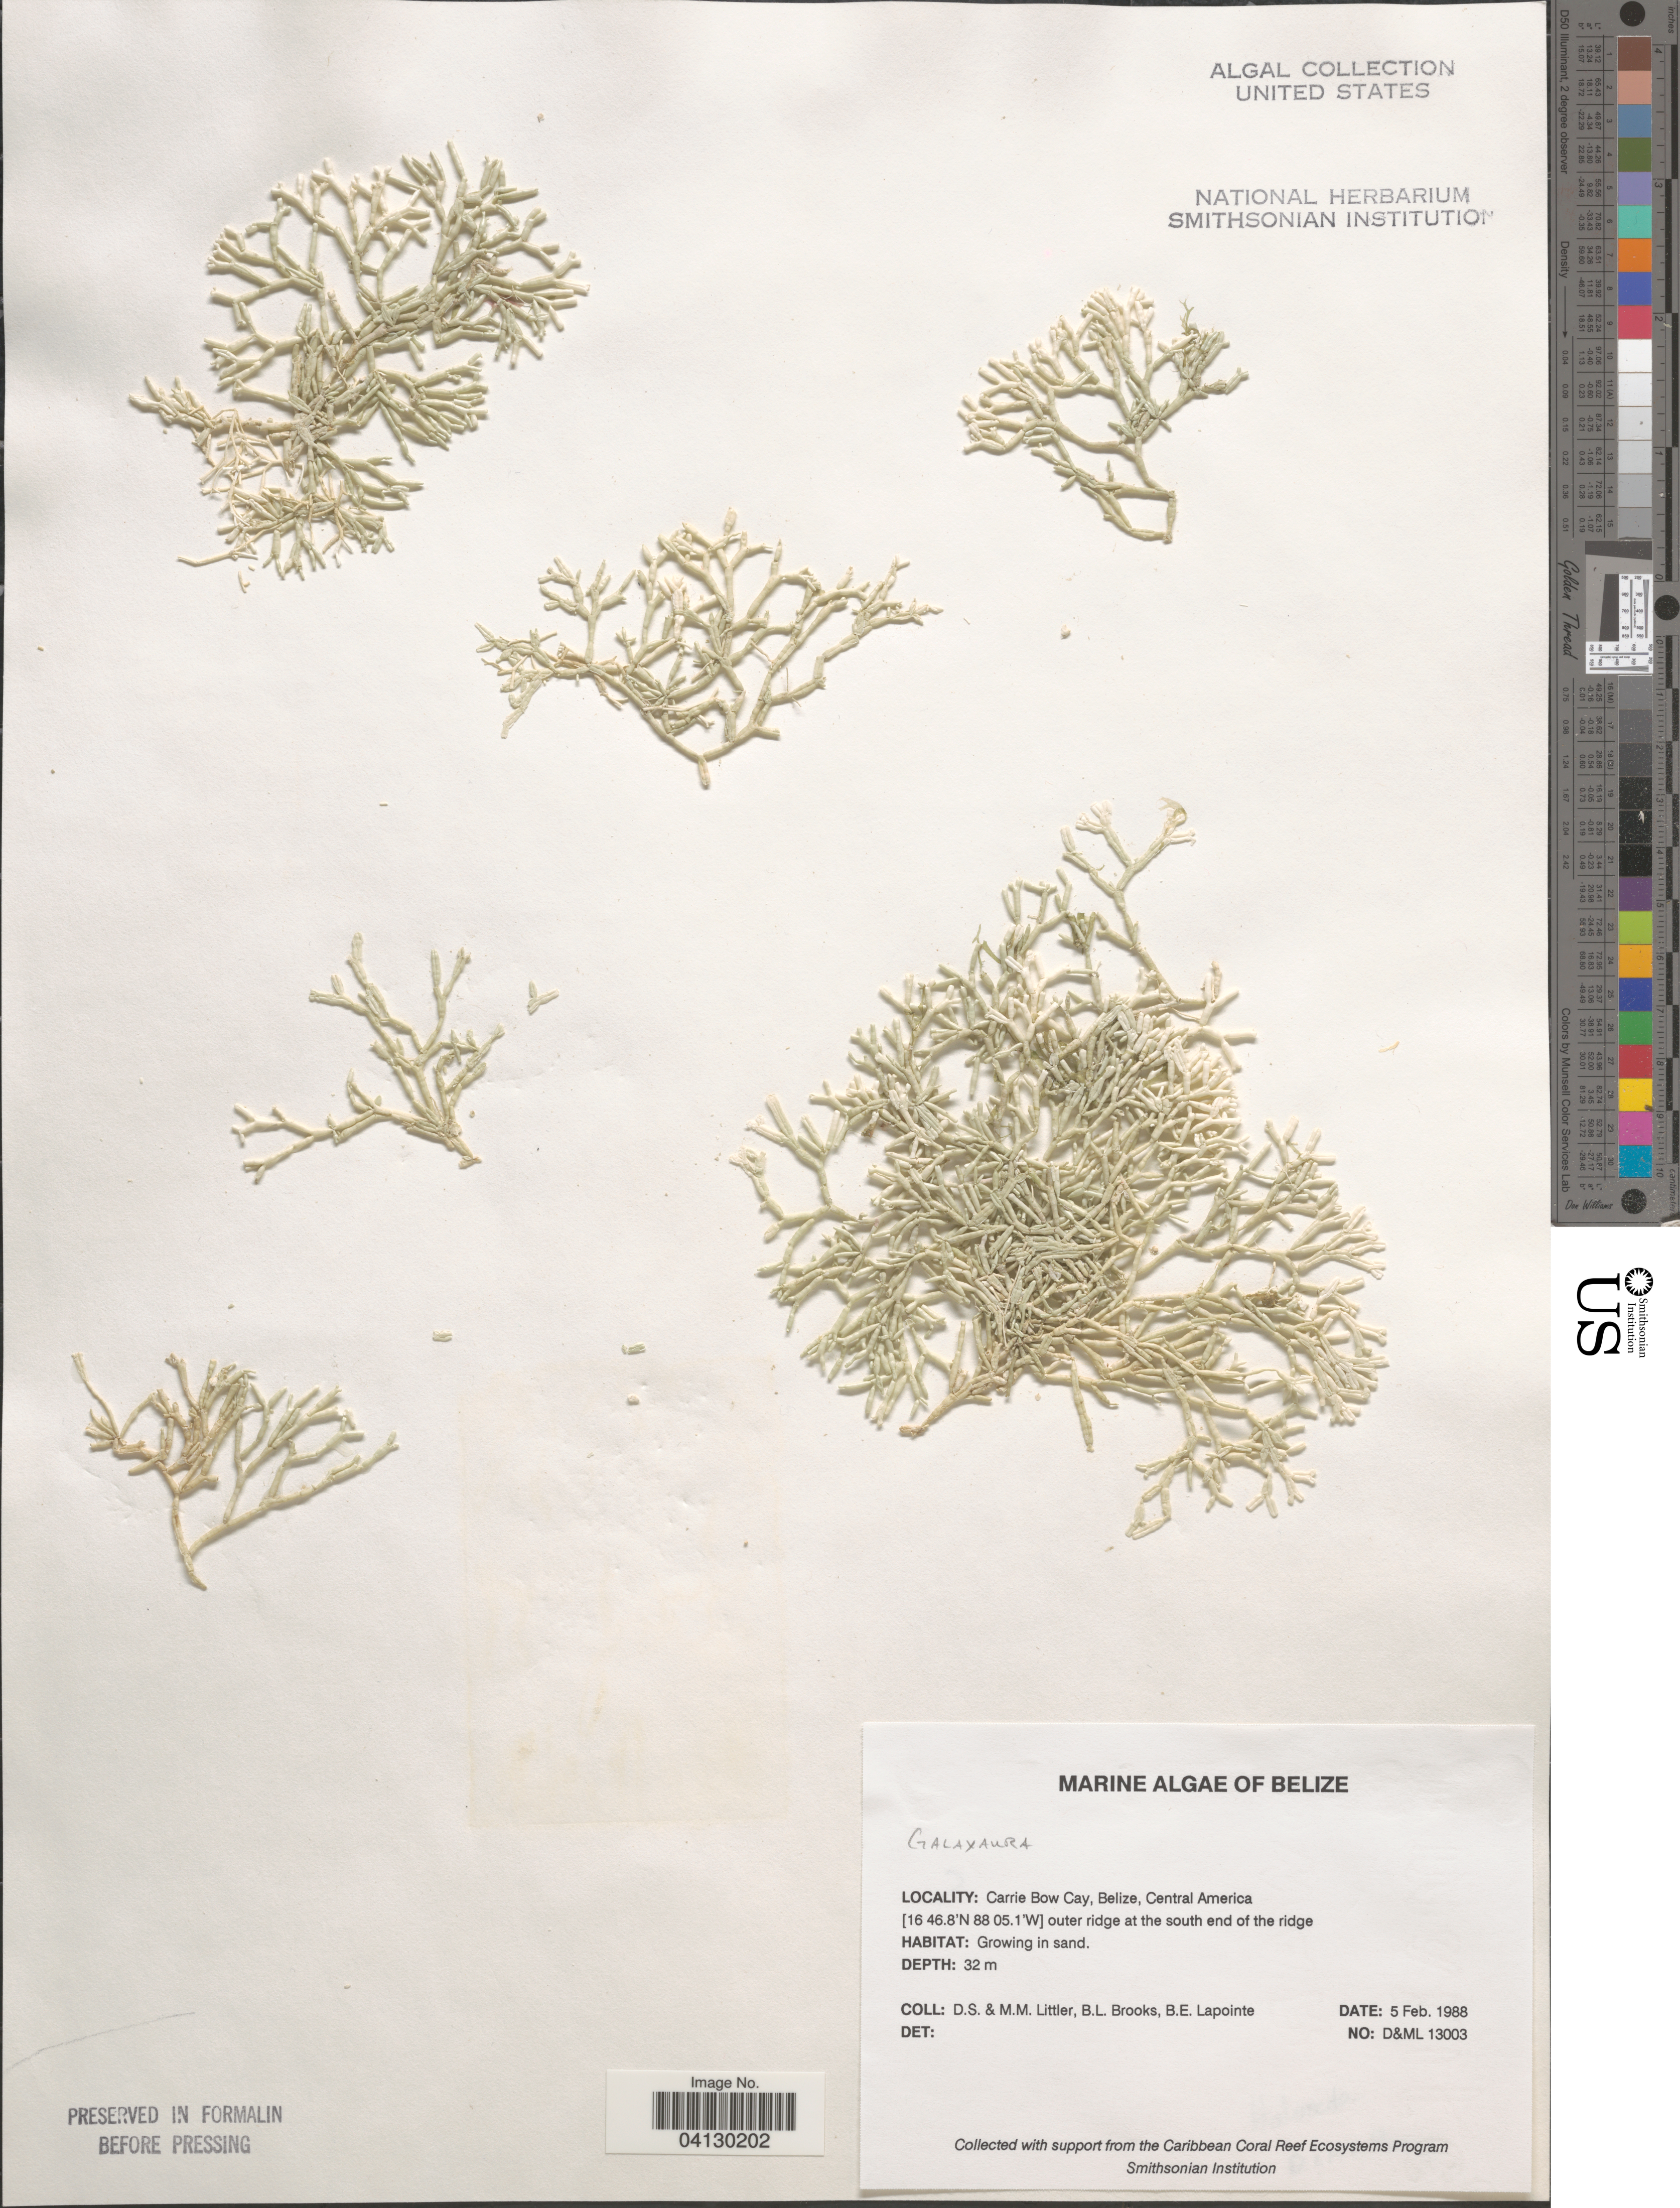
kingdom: Plantae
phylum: Rhodophyta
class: Florideophyceae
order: Nemaliales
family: Galaxauraceae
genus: Galaxaura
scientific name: Galaxaura sp.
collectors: D. S. Littler, B. Brooks & B. Lapointe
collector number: D&ML13003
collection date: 1988-02-05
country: Belize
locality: Carrie Bow Cay, outer ridge at the south end of the ridge.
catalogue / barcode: US 328802